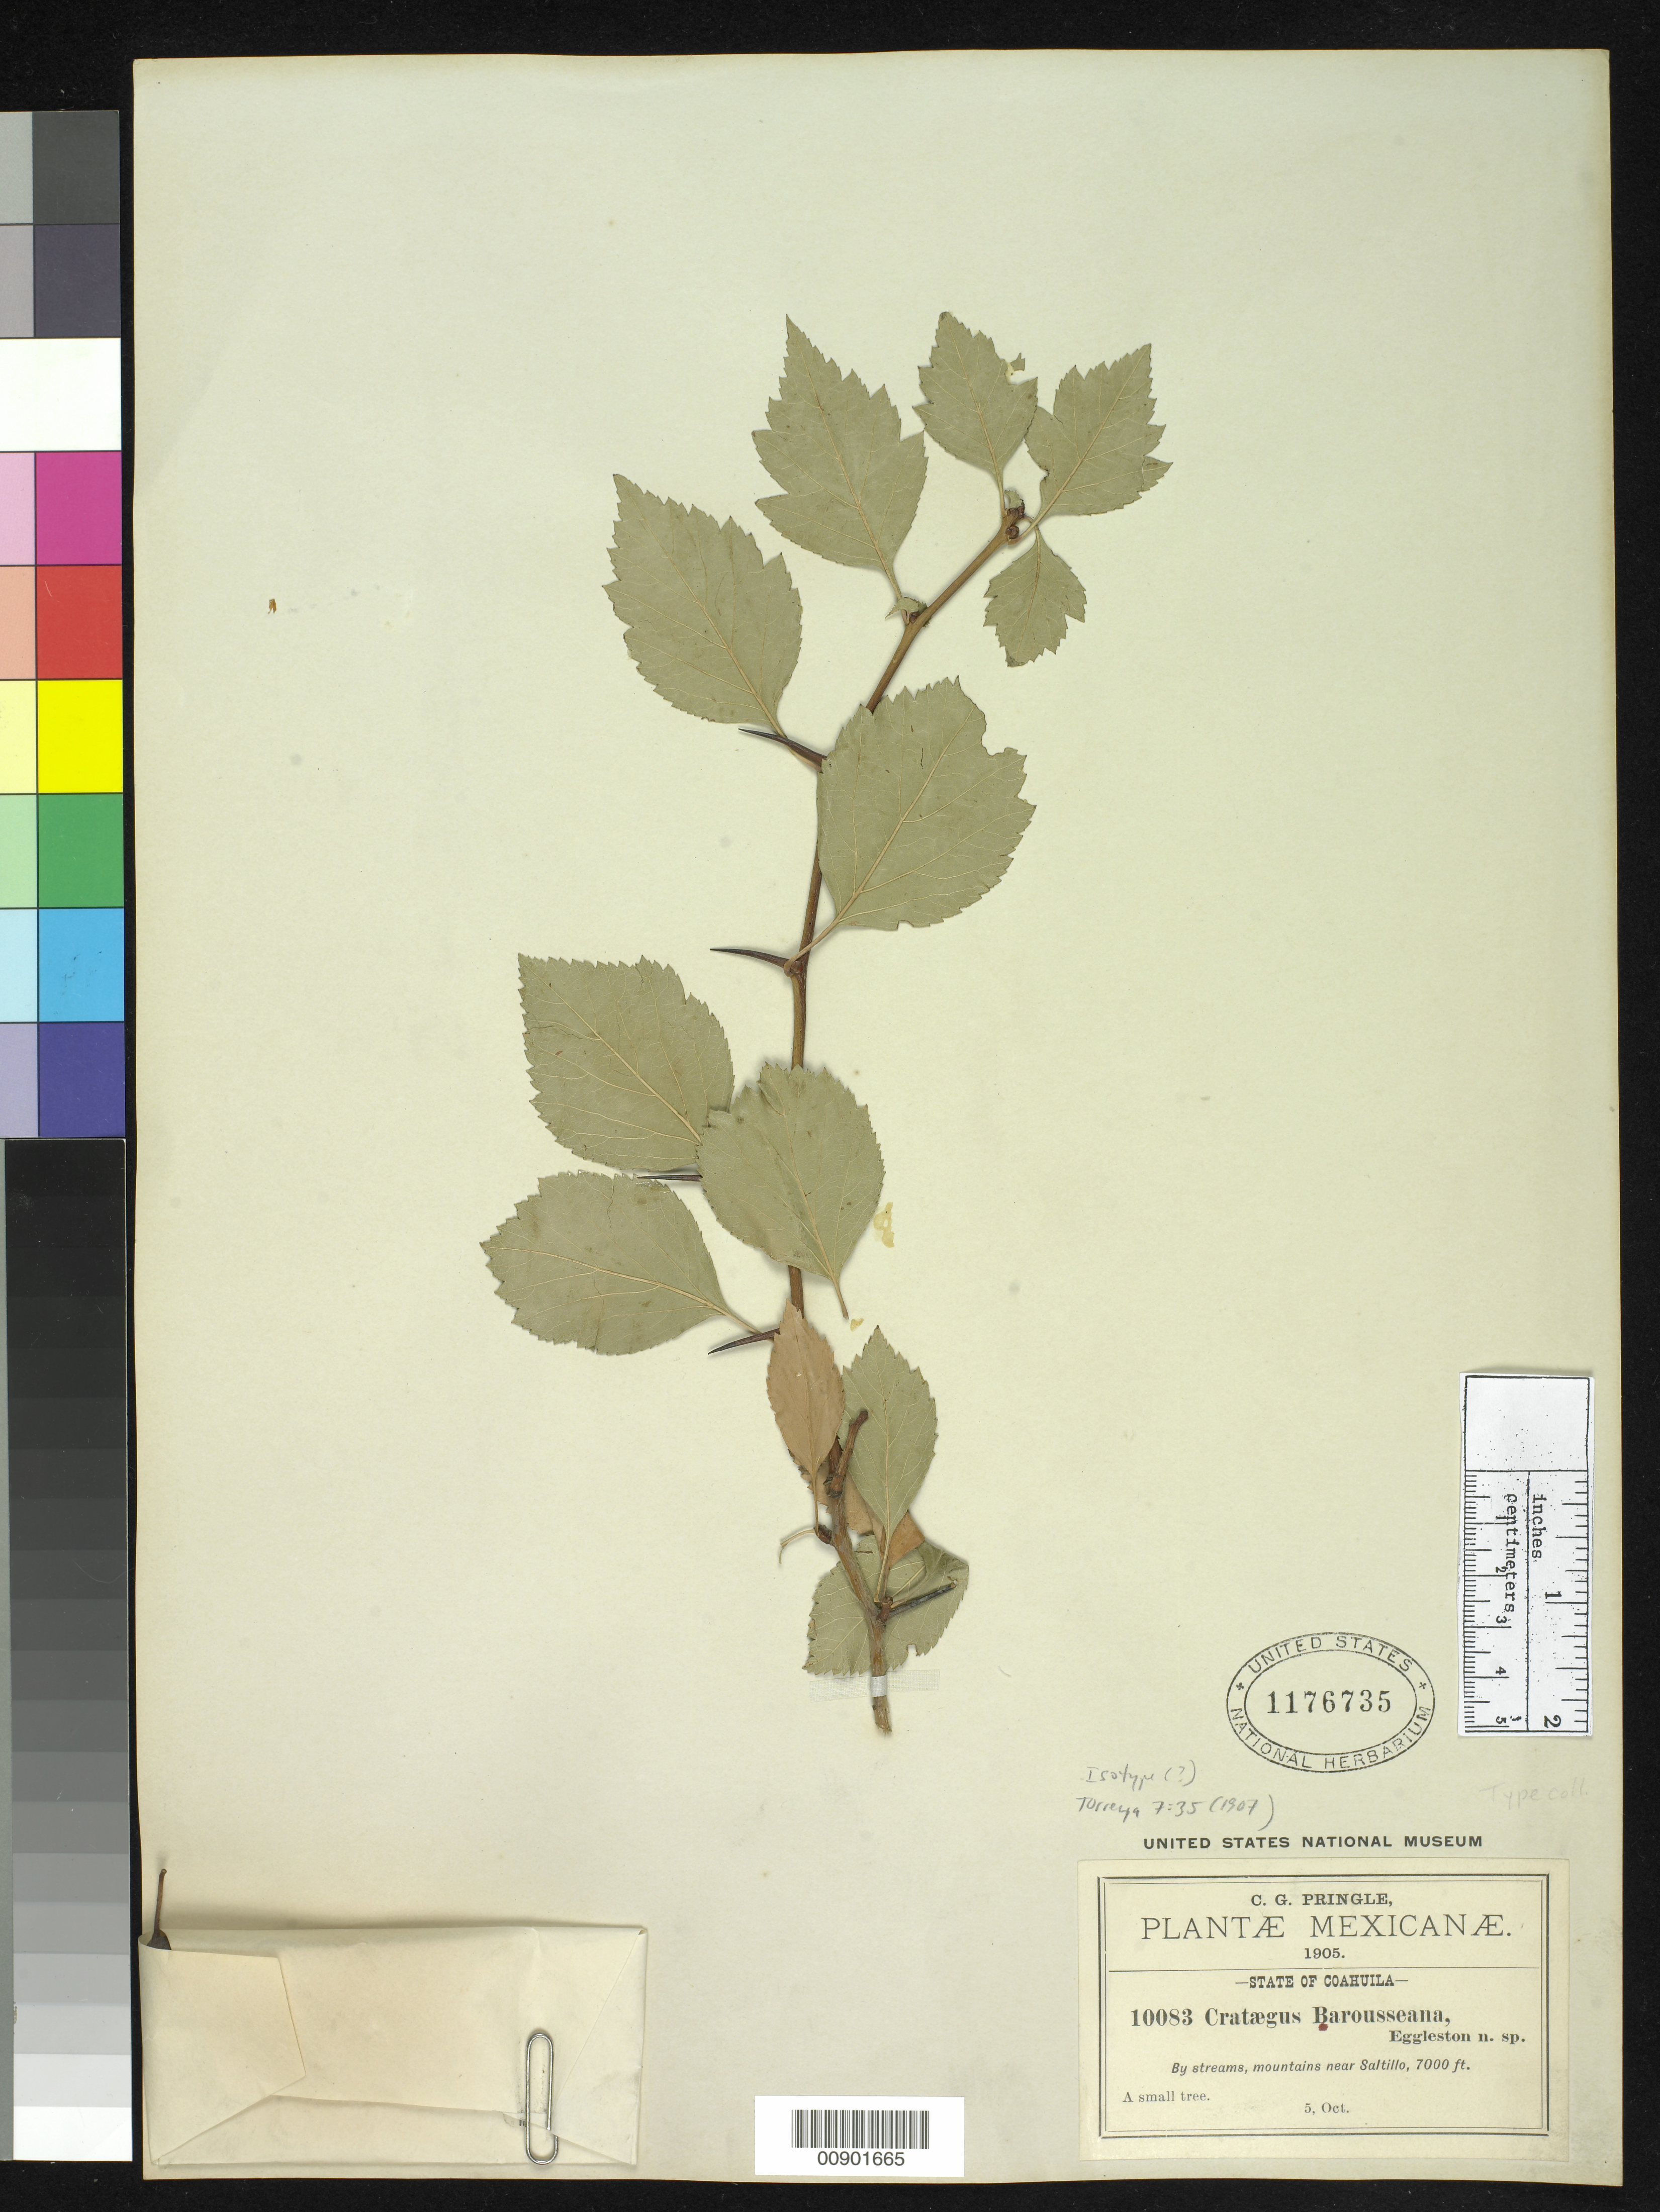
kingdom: Plantae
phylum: Tracheophyta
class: Magnoliopsida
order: Rosales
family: Rosaceae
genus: Crataegus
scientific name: Crataegus azarolus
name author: L.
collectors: C. G. Pringle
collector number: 10083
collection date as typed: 05 Oct 1905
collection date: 1905-10-05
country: Mexico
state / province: Coahuila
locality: By streams, mountains near Saltillo.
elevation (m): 2134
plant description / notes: Collection date on US specimens does not match protologue ("Type, no. 10083, Pringle, Oct. 4, 1905 (flowers, April 12, 1906), in herbarium of the New York Botanical Garden") but does match collection date on holotype & isotype at NY.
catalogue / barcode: US 1176735